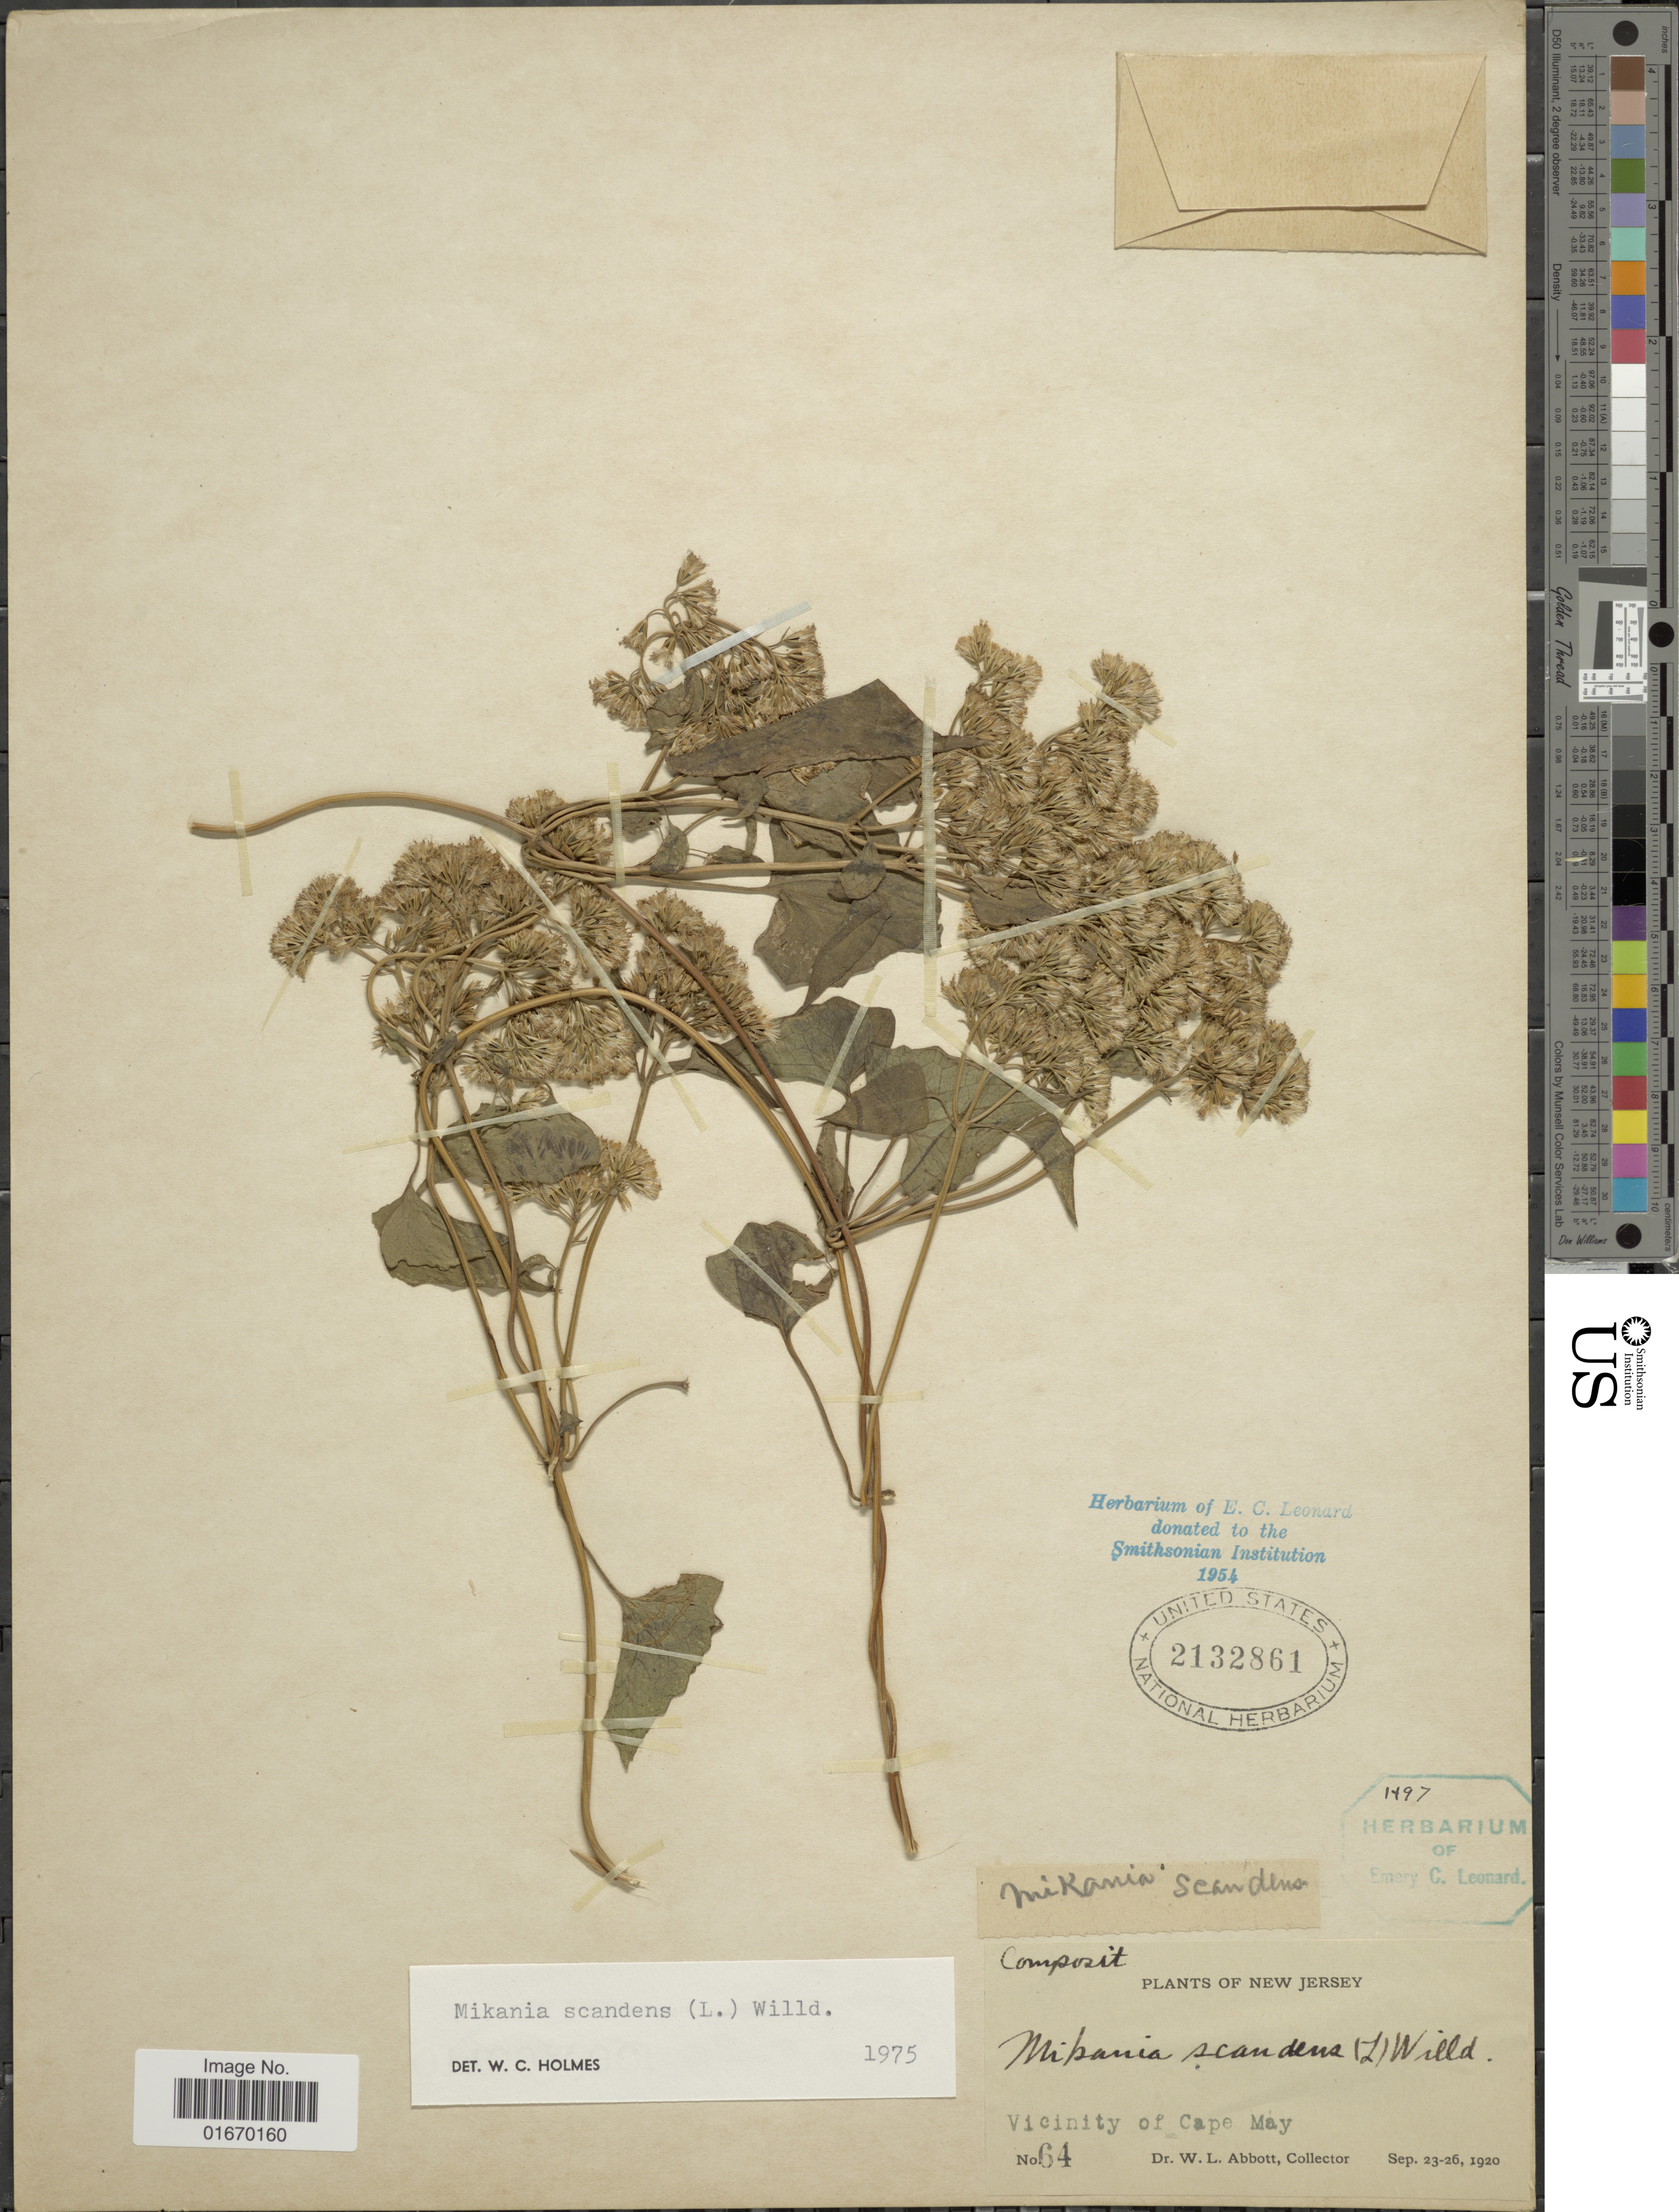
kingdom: Plantae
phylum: Tracheophyta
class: Magnoliopsida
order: Asterales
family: Asteraceae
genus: Mikania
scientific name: Mikania scandens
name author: (L.) Willd.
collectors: W. L. Abbott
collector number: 64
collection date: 1920-09-23/1920-09-26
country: United States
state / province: New Jersey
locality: Vicinity of Cape May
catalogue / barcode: US 2132861